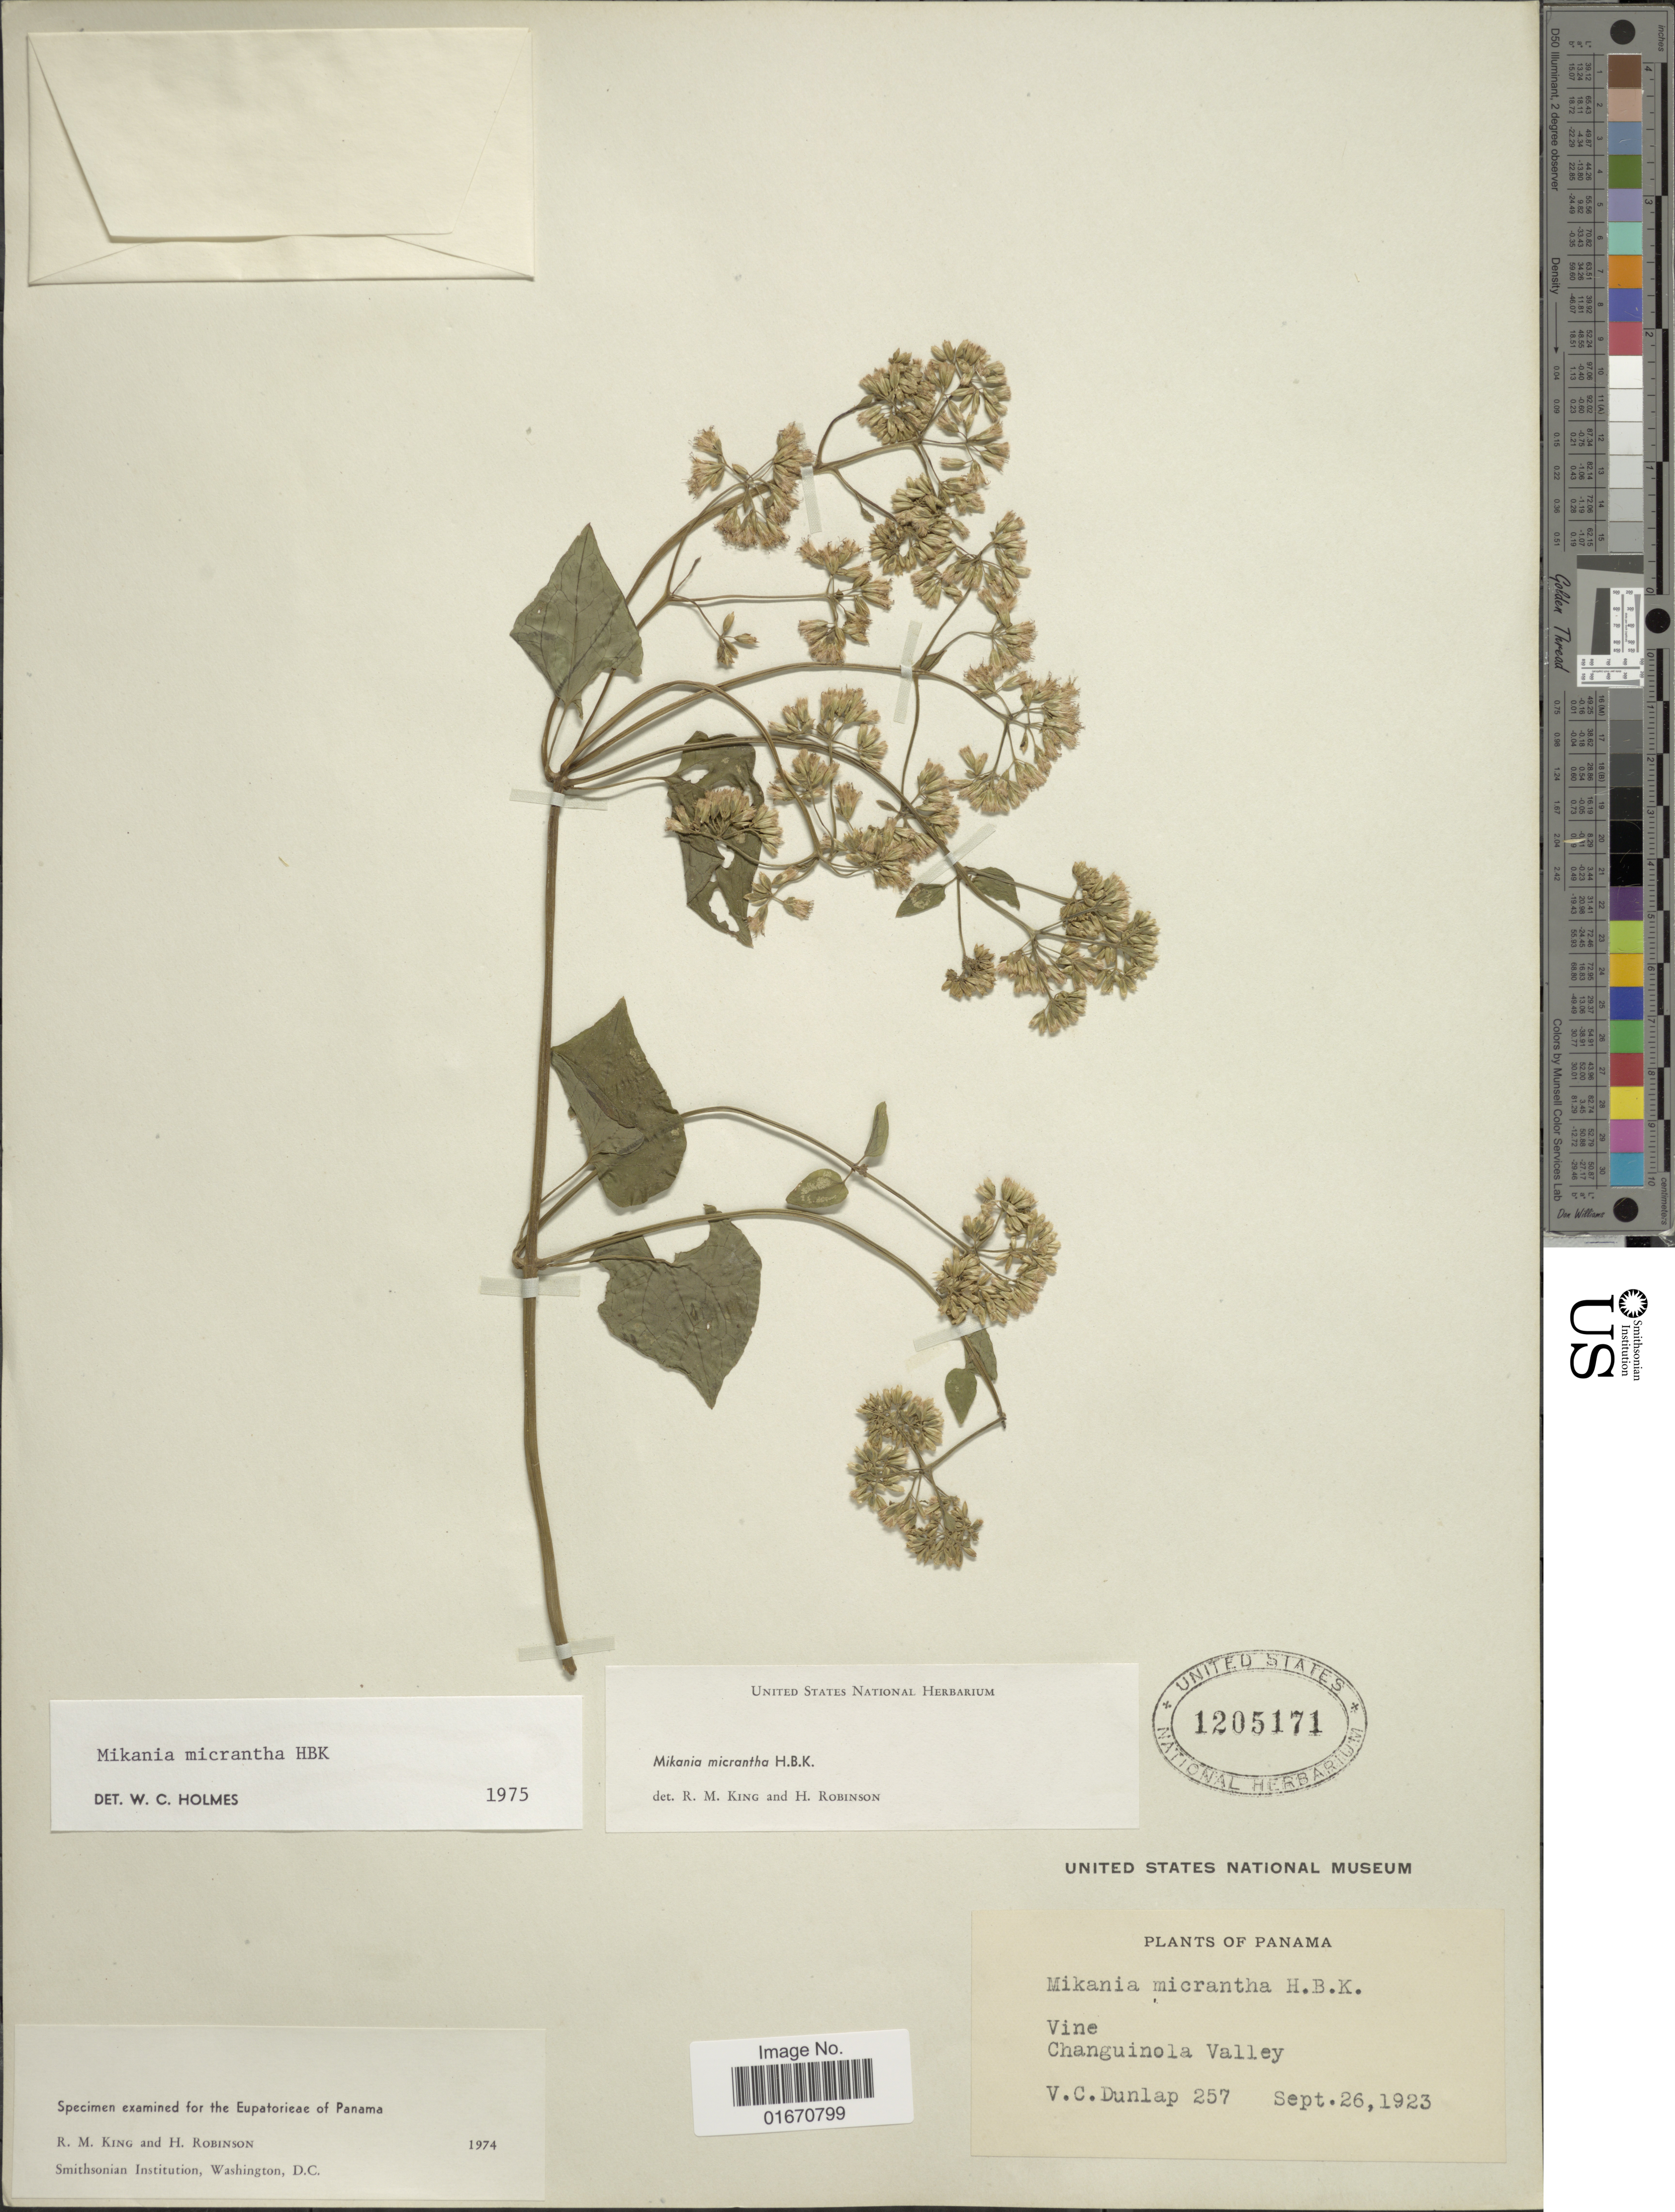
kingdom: Plantae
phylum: Tracheophyta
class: Magnoliopsida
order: Asterales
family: Asteraceae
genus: Mikania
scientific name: Mikania micrantha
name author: Kunth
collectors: V. C. Dunlap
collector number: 257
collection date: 1923-09-26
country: Panama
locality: Changuinola Valley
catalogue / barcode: US 1205171